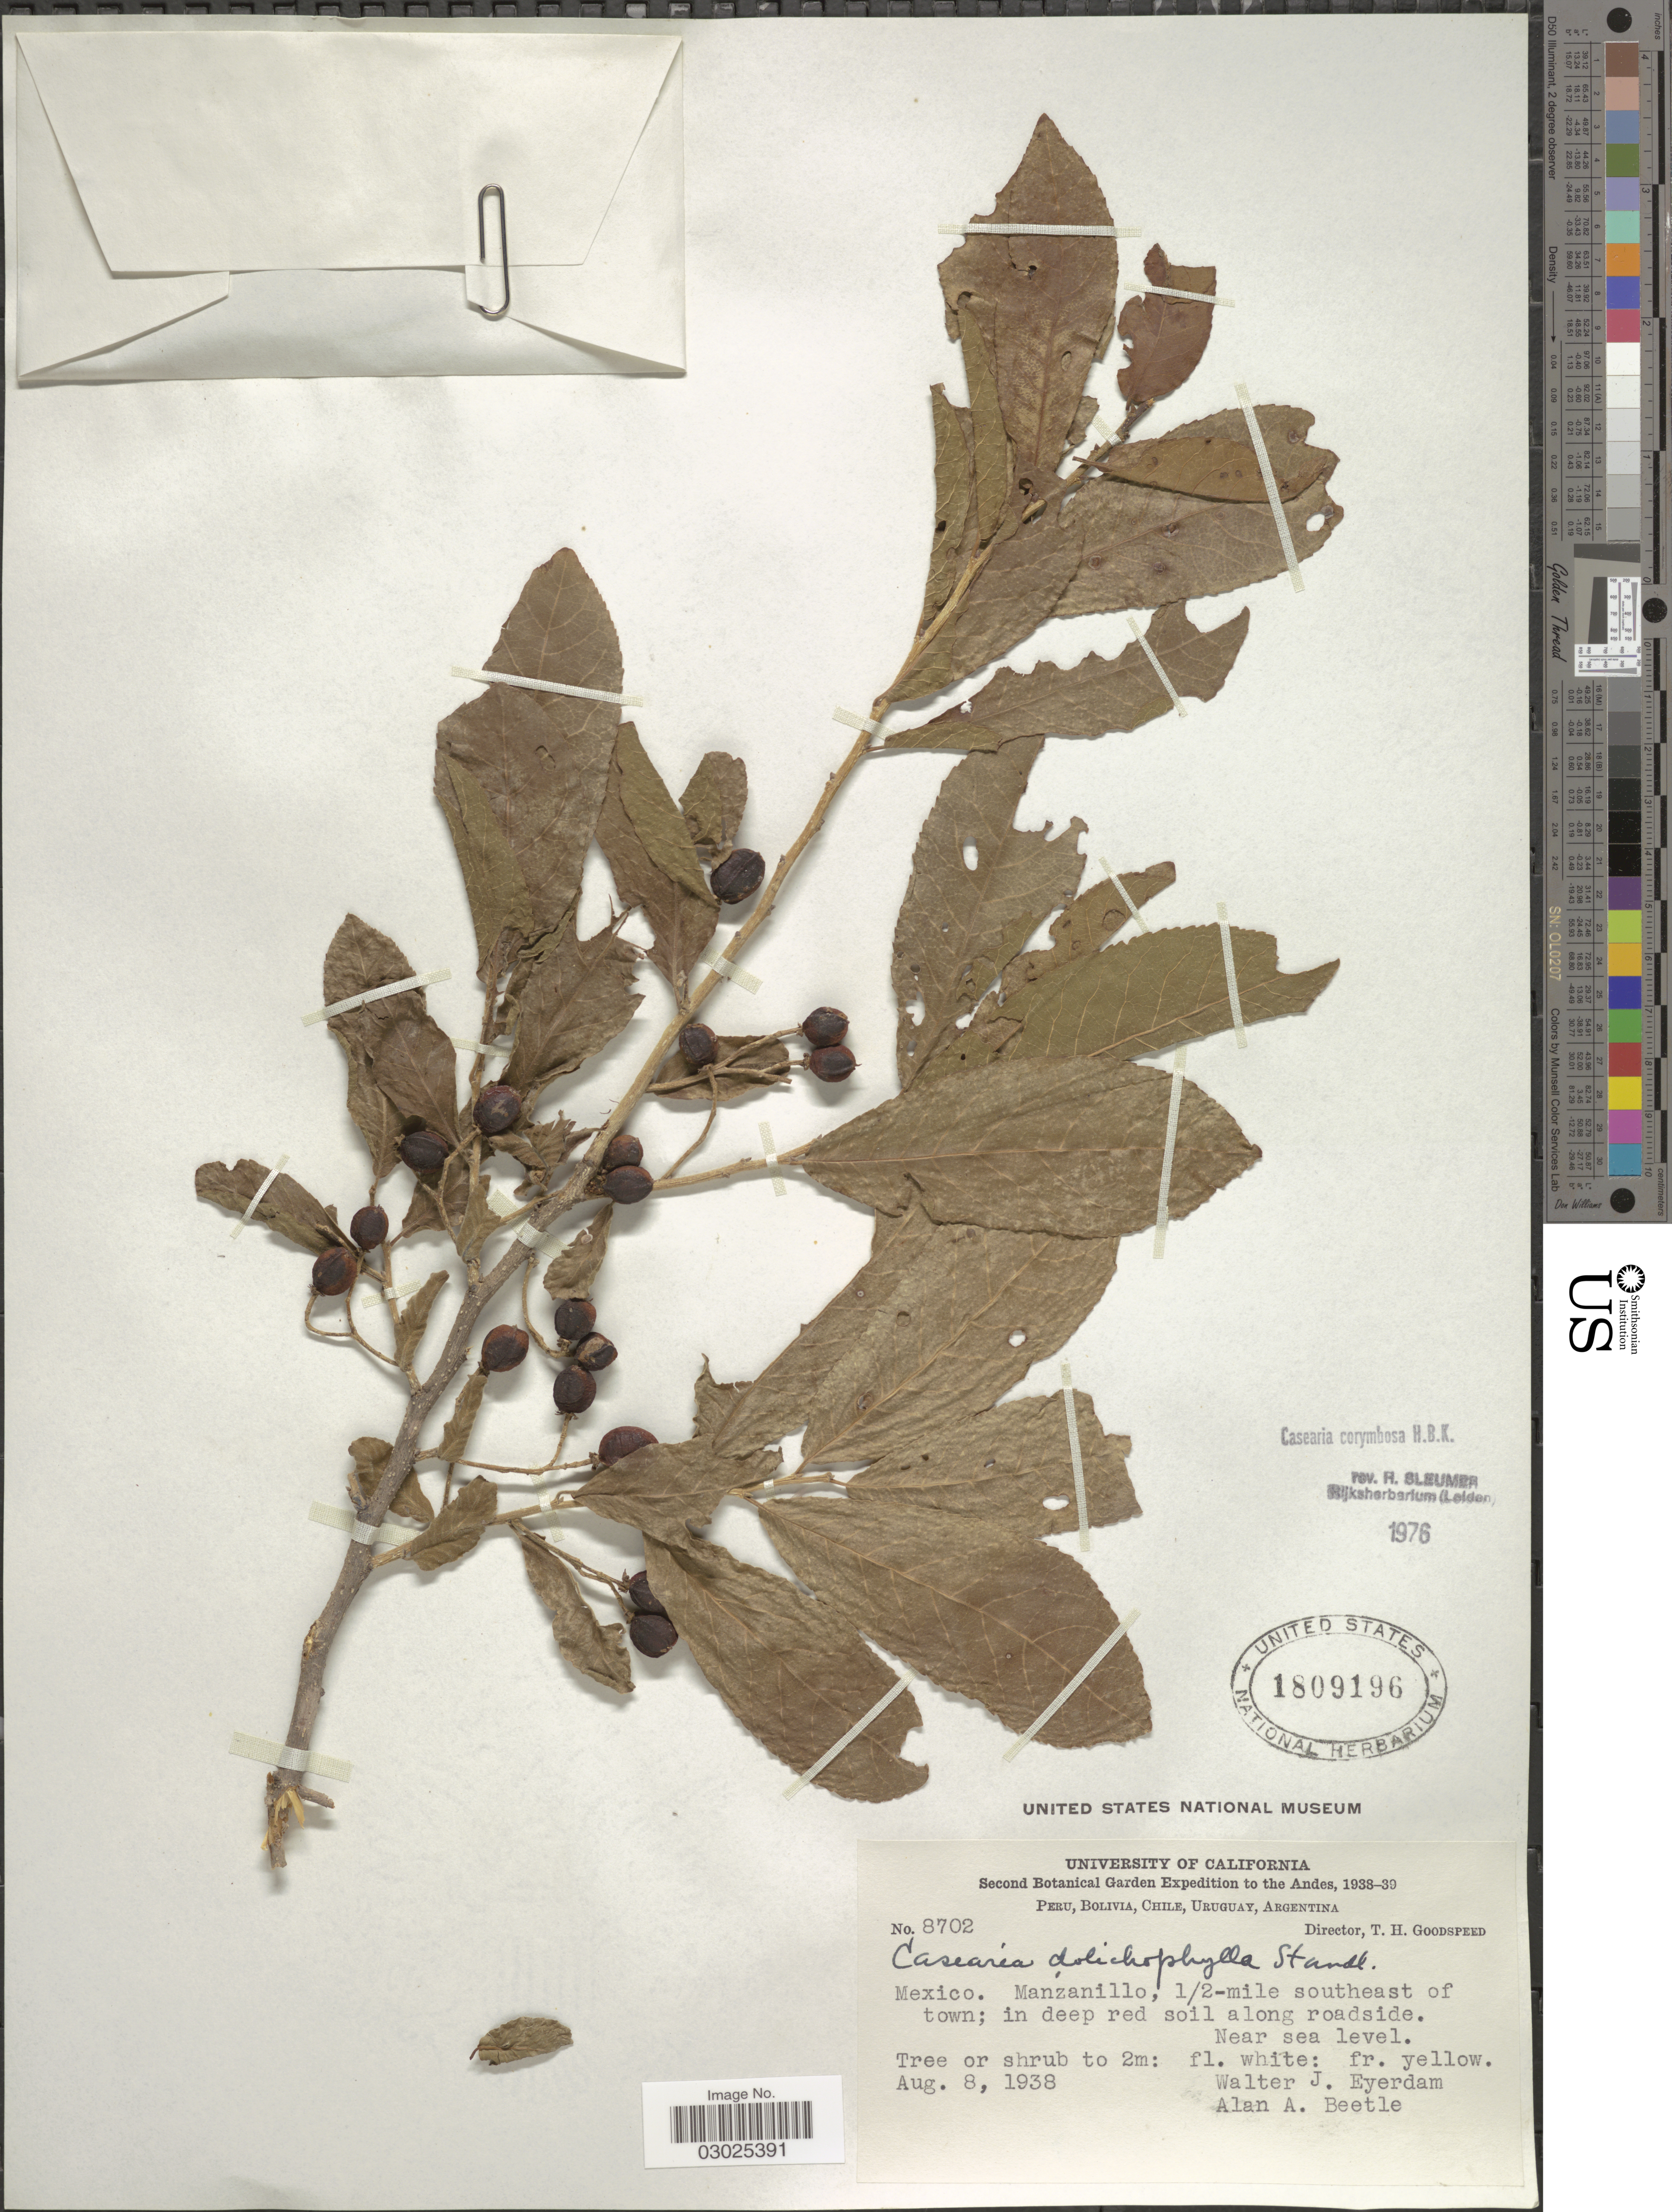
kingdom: Plantae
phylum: Tracheophyta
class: Magnoliopsida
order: Malpighiales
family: Salicaceae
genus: Casearia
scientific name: Casearia corymbosa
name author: Kunth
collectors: W. J. Eyerdam & A. A. Beetle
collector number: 8702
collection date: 1938-08-08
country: Mexico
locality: Andes. Manzanillo, 1/2 mile southeast of town.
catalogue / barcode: US 1809196